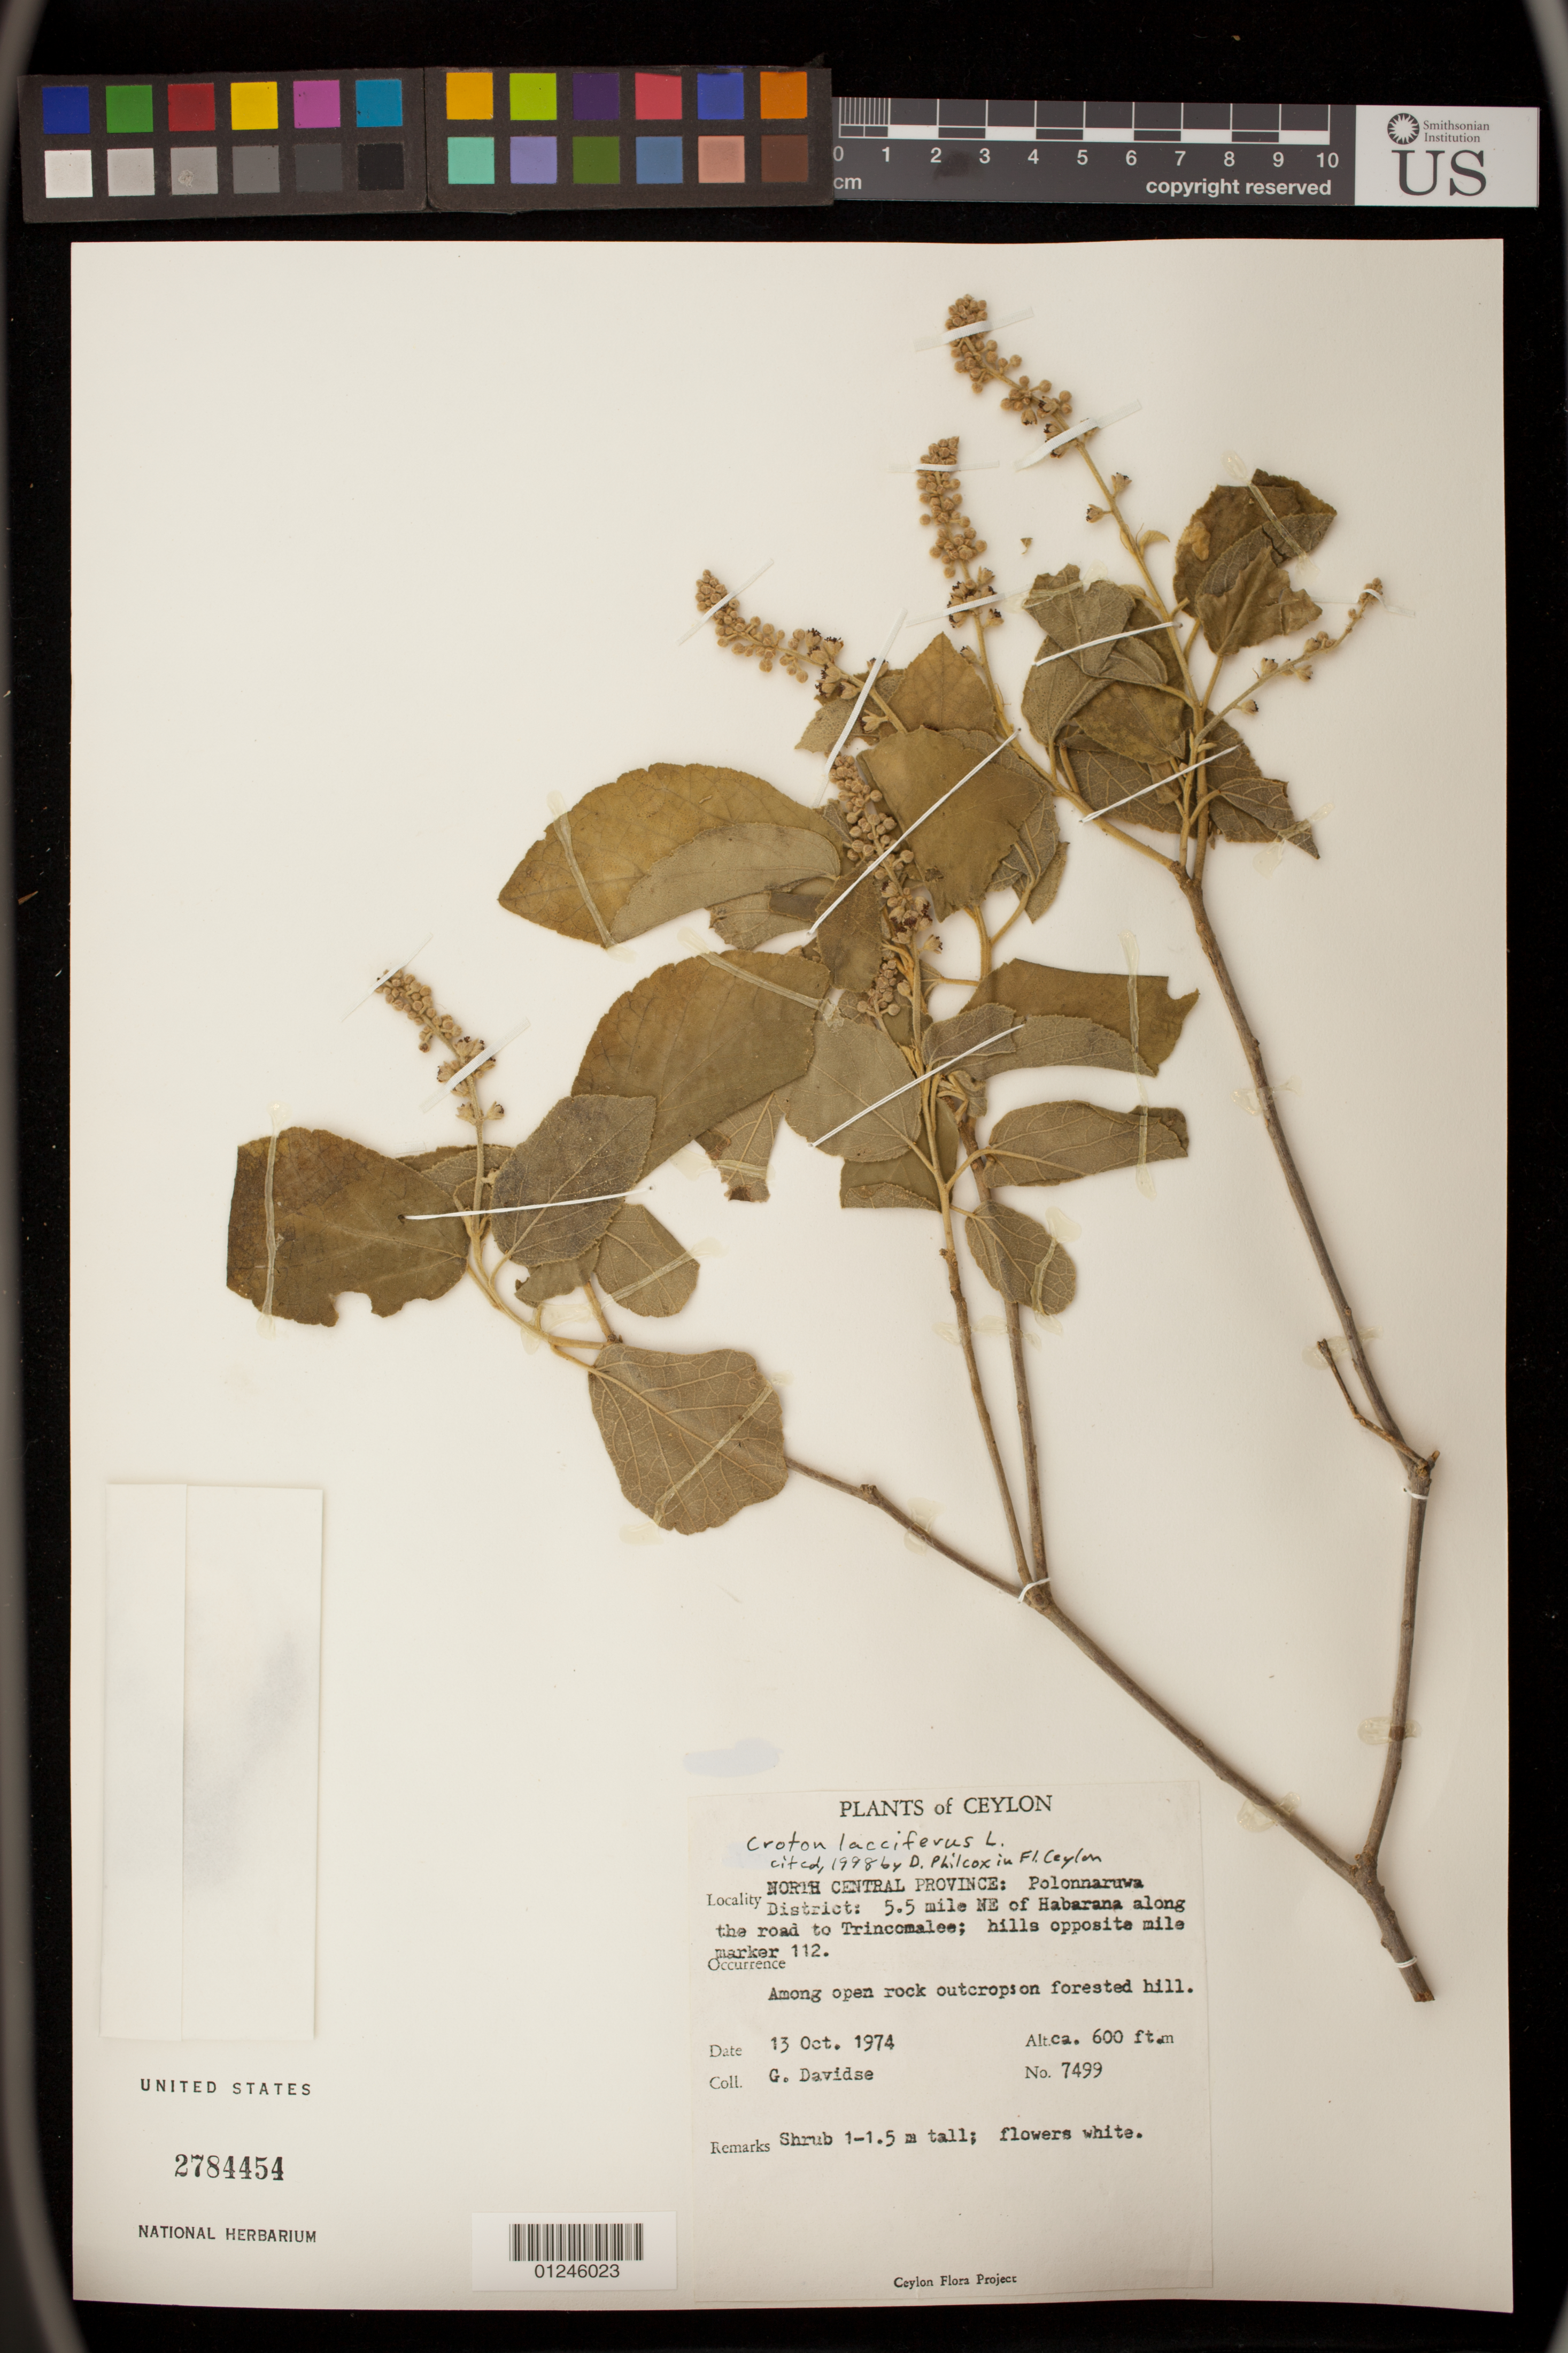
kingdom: Plantae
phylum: Tracheophyta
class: Magnoliopsida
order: Malpighiales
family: Euphorbiaceae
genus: Croton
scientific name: Croton lacciferus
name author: Blanco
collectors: G. Davidse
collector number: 7499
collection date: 1974-10-13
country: Sri Lanka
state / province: North Central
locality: Polonnaruwa District: 5.5 mile NE of Havarana along the road to Trincomalee; hills opposite mile marker 112.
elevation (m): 183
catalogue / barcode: US 2784454